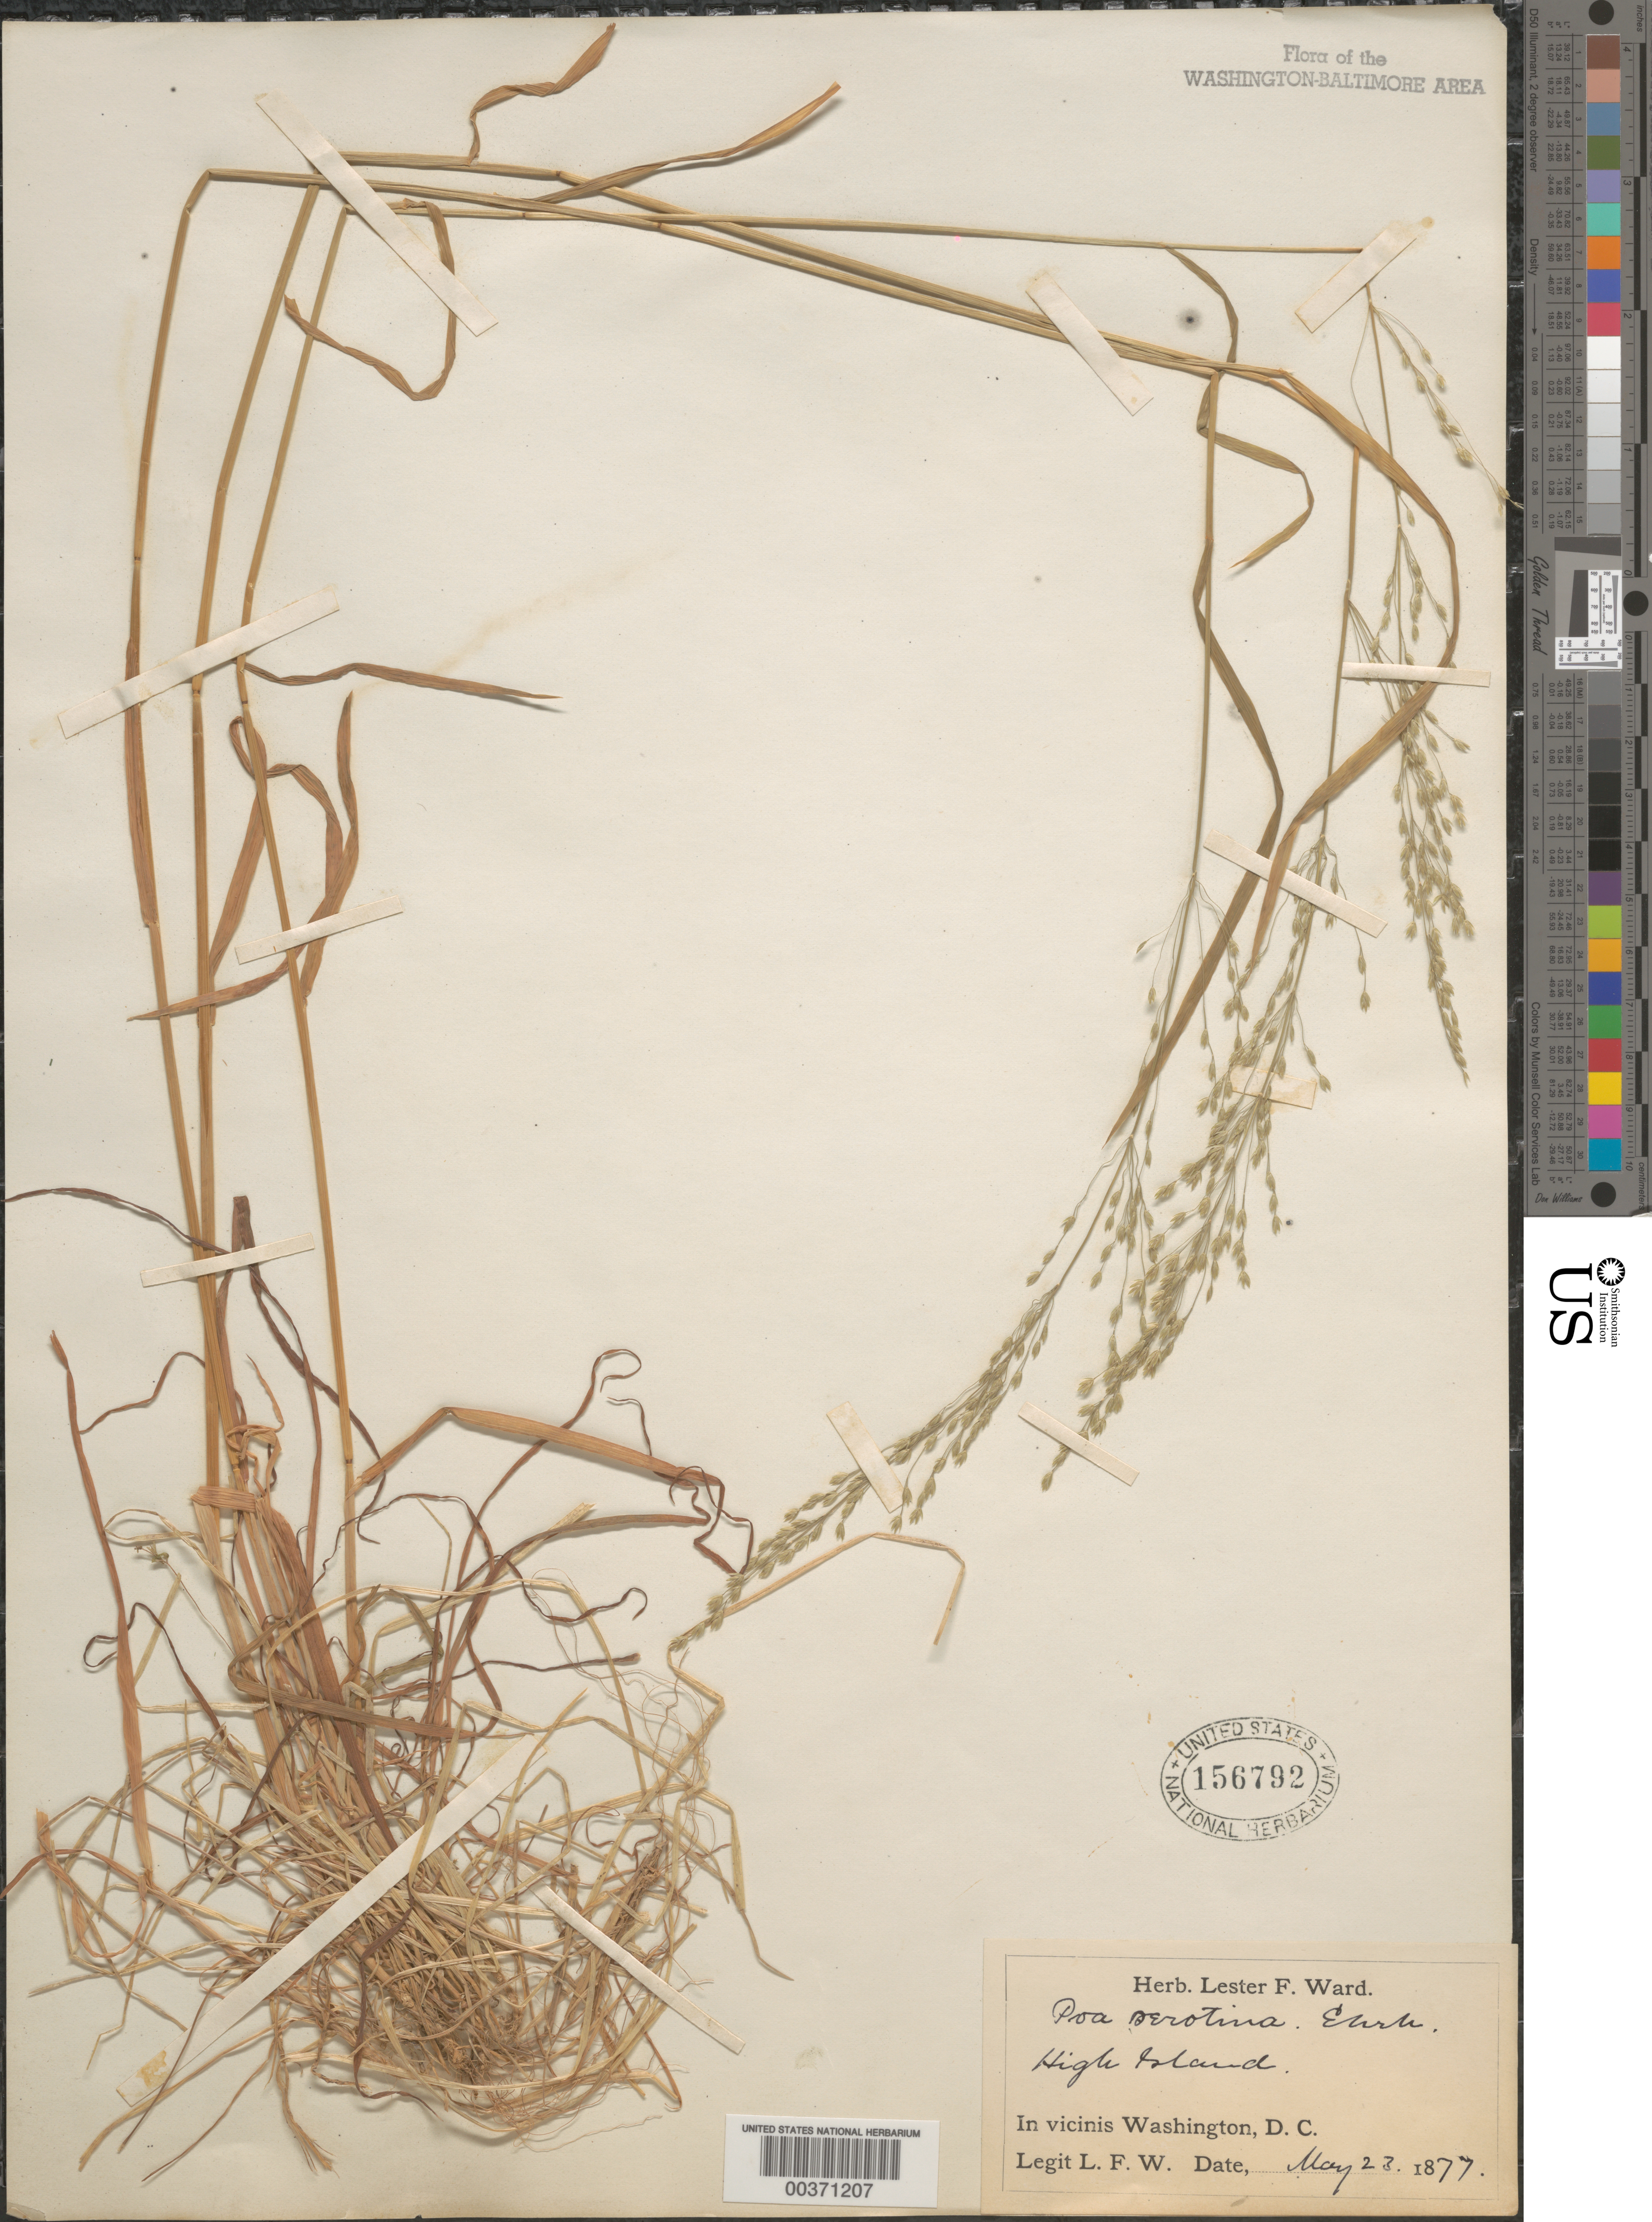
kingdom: Plantae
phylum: Tracheophyta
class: Liliopsida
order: Poales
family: Poaceae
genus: Poa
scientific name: Poa sylvestris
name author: A. Gray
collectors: L. F. Ward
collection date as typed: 23 May 1877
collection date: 1877-05-23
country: United States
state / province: Maryland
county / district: Montgomery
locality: High Island C. & O. Canal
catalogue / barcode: US 156792